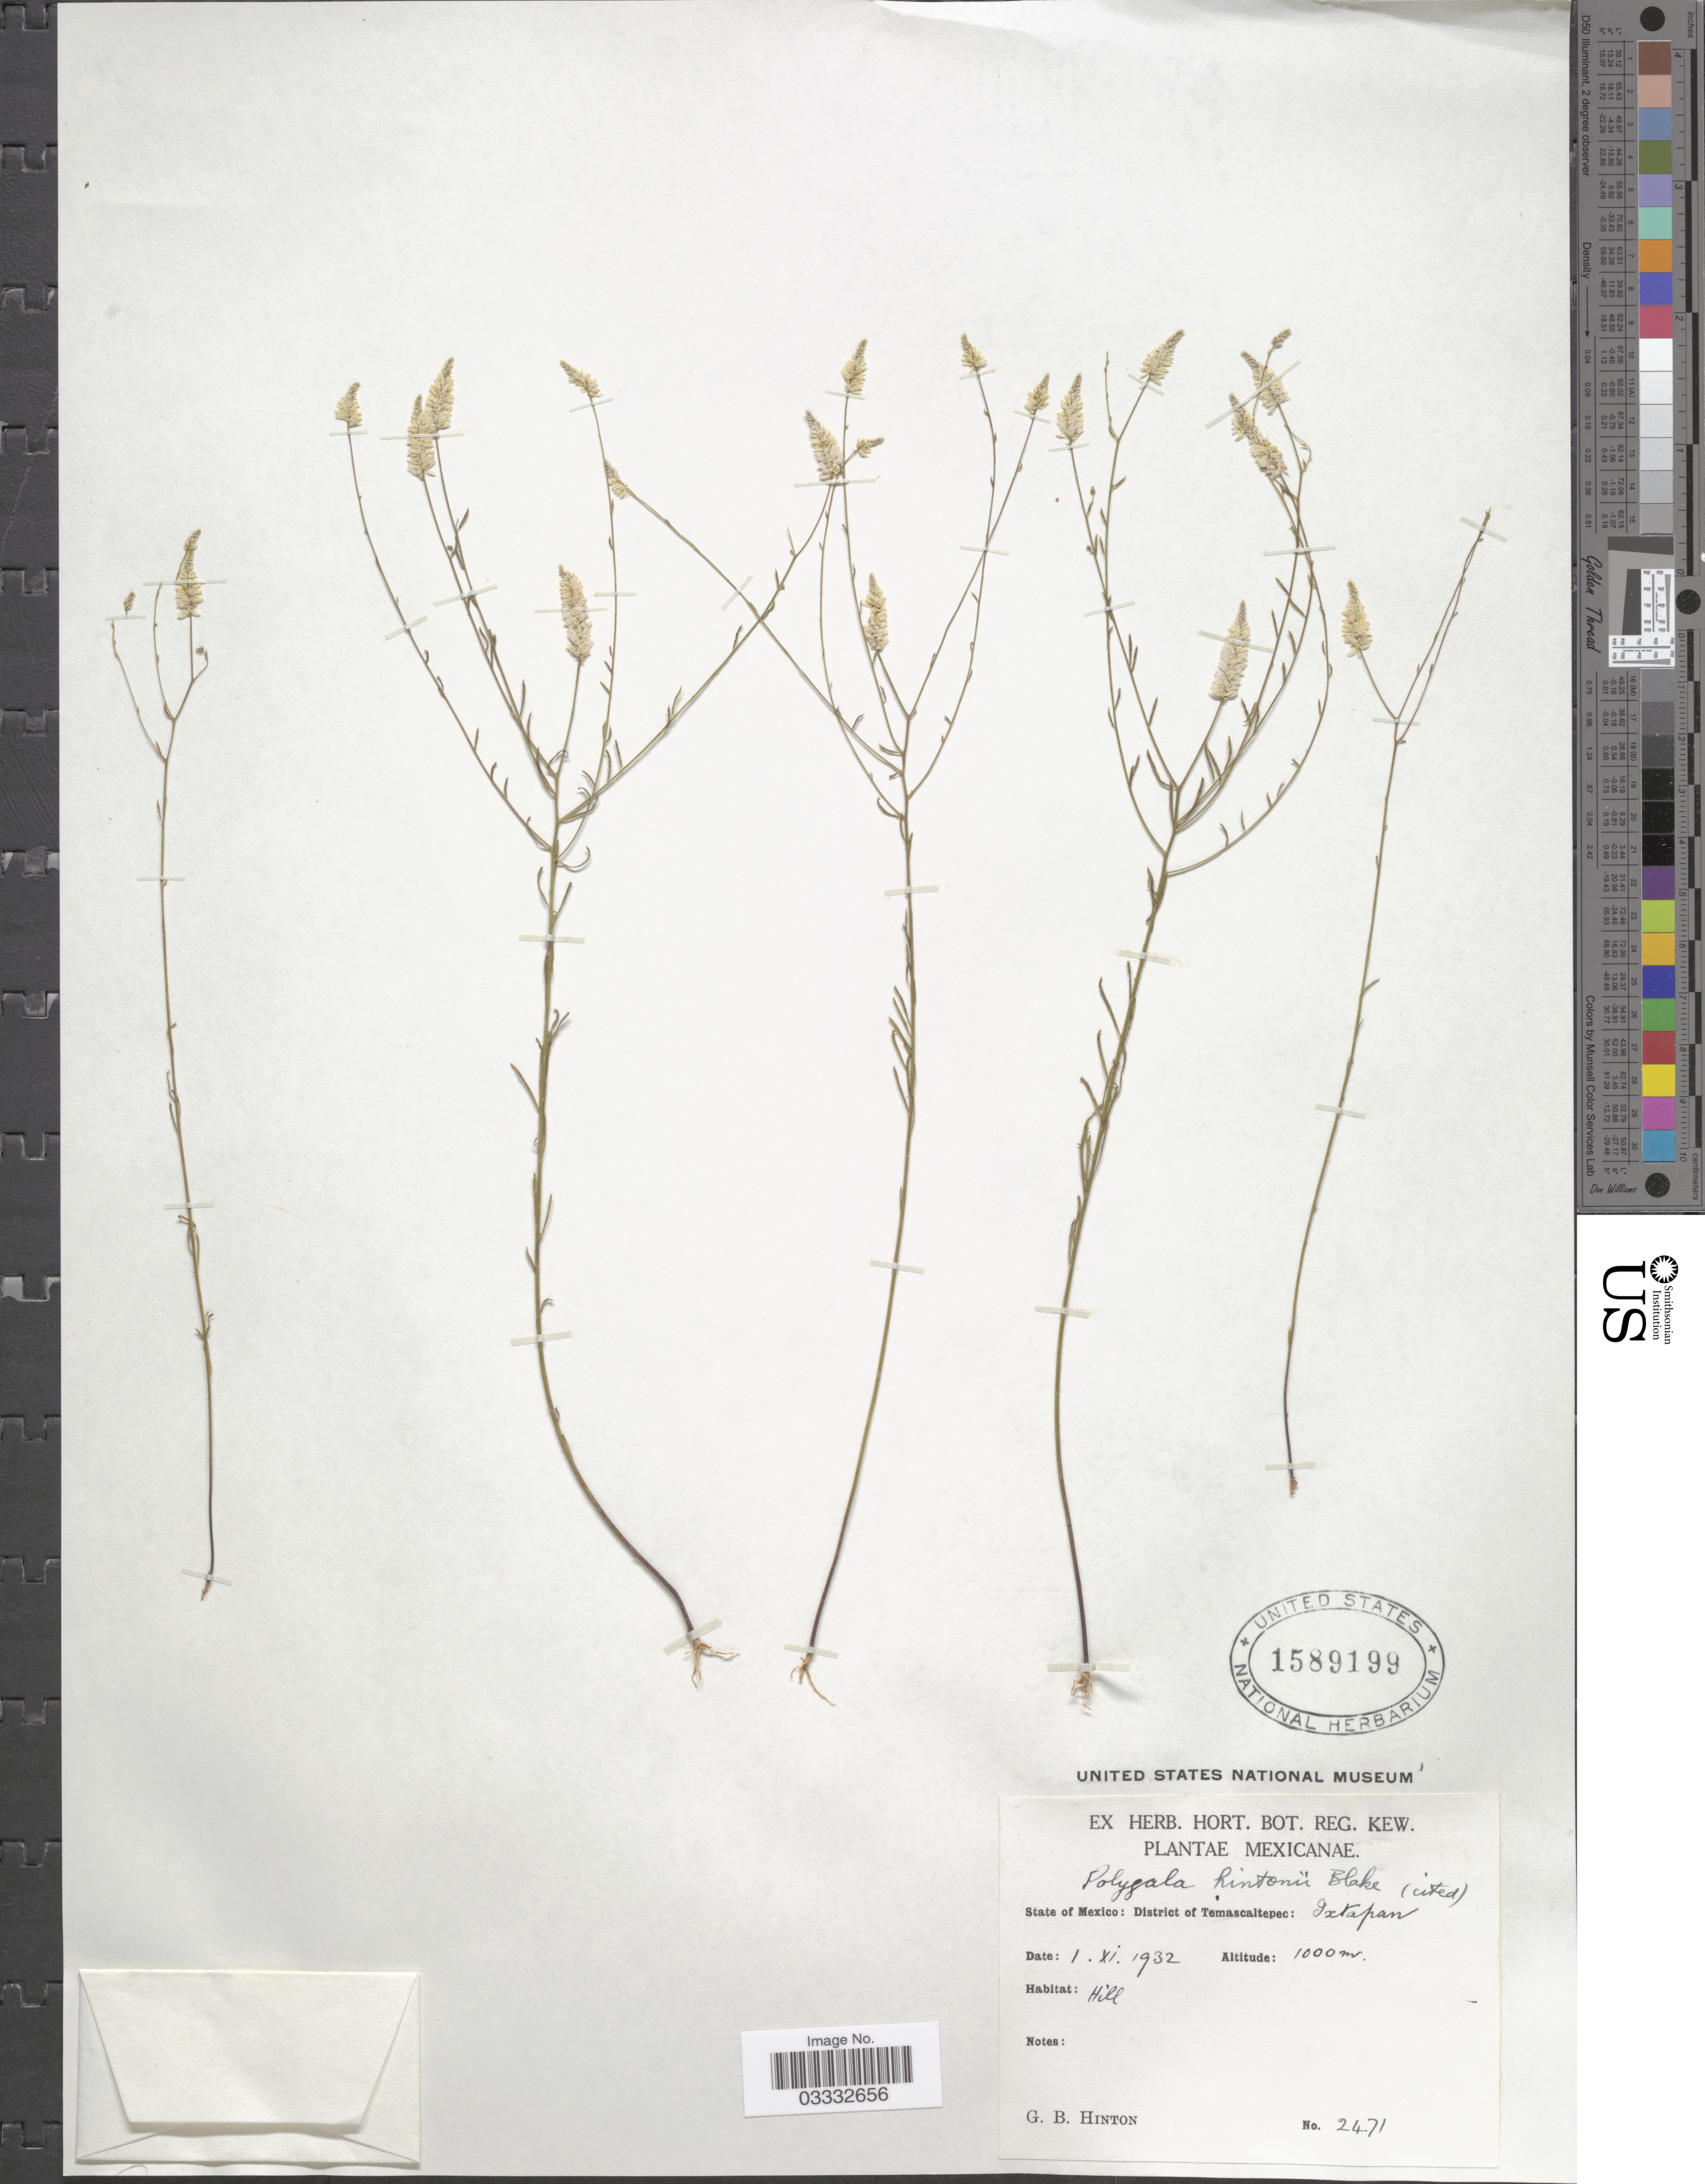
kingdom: Plantae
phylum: Tracheophyta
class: Magnoliopsida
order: Fabales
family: Polygalaceae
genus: Polygala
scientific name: Polygala hintonii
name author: S.F. Blake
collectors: G. B. Hinton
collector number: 2471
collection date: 1932-11-01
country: Mexico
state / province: México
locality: District of Temascaltepec: Ixtapan.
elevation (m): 1000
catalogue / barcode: US 1589199